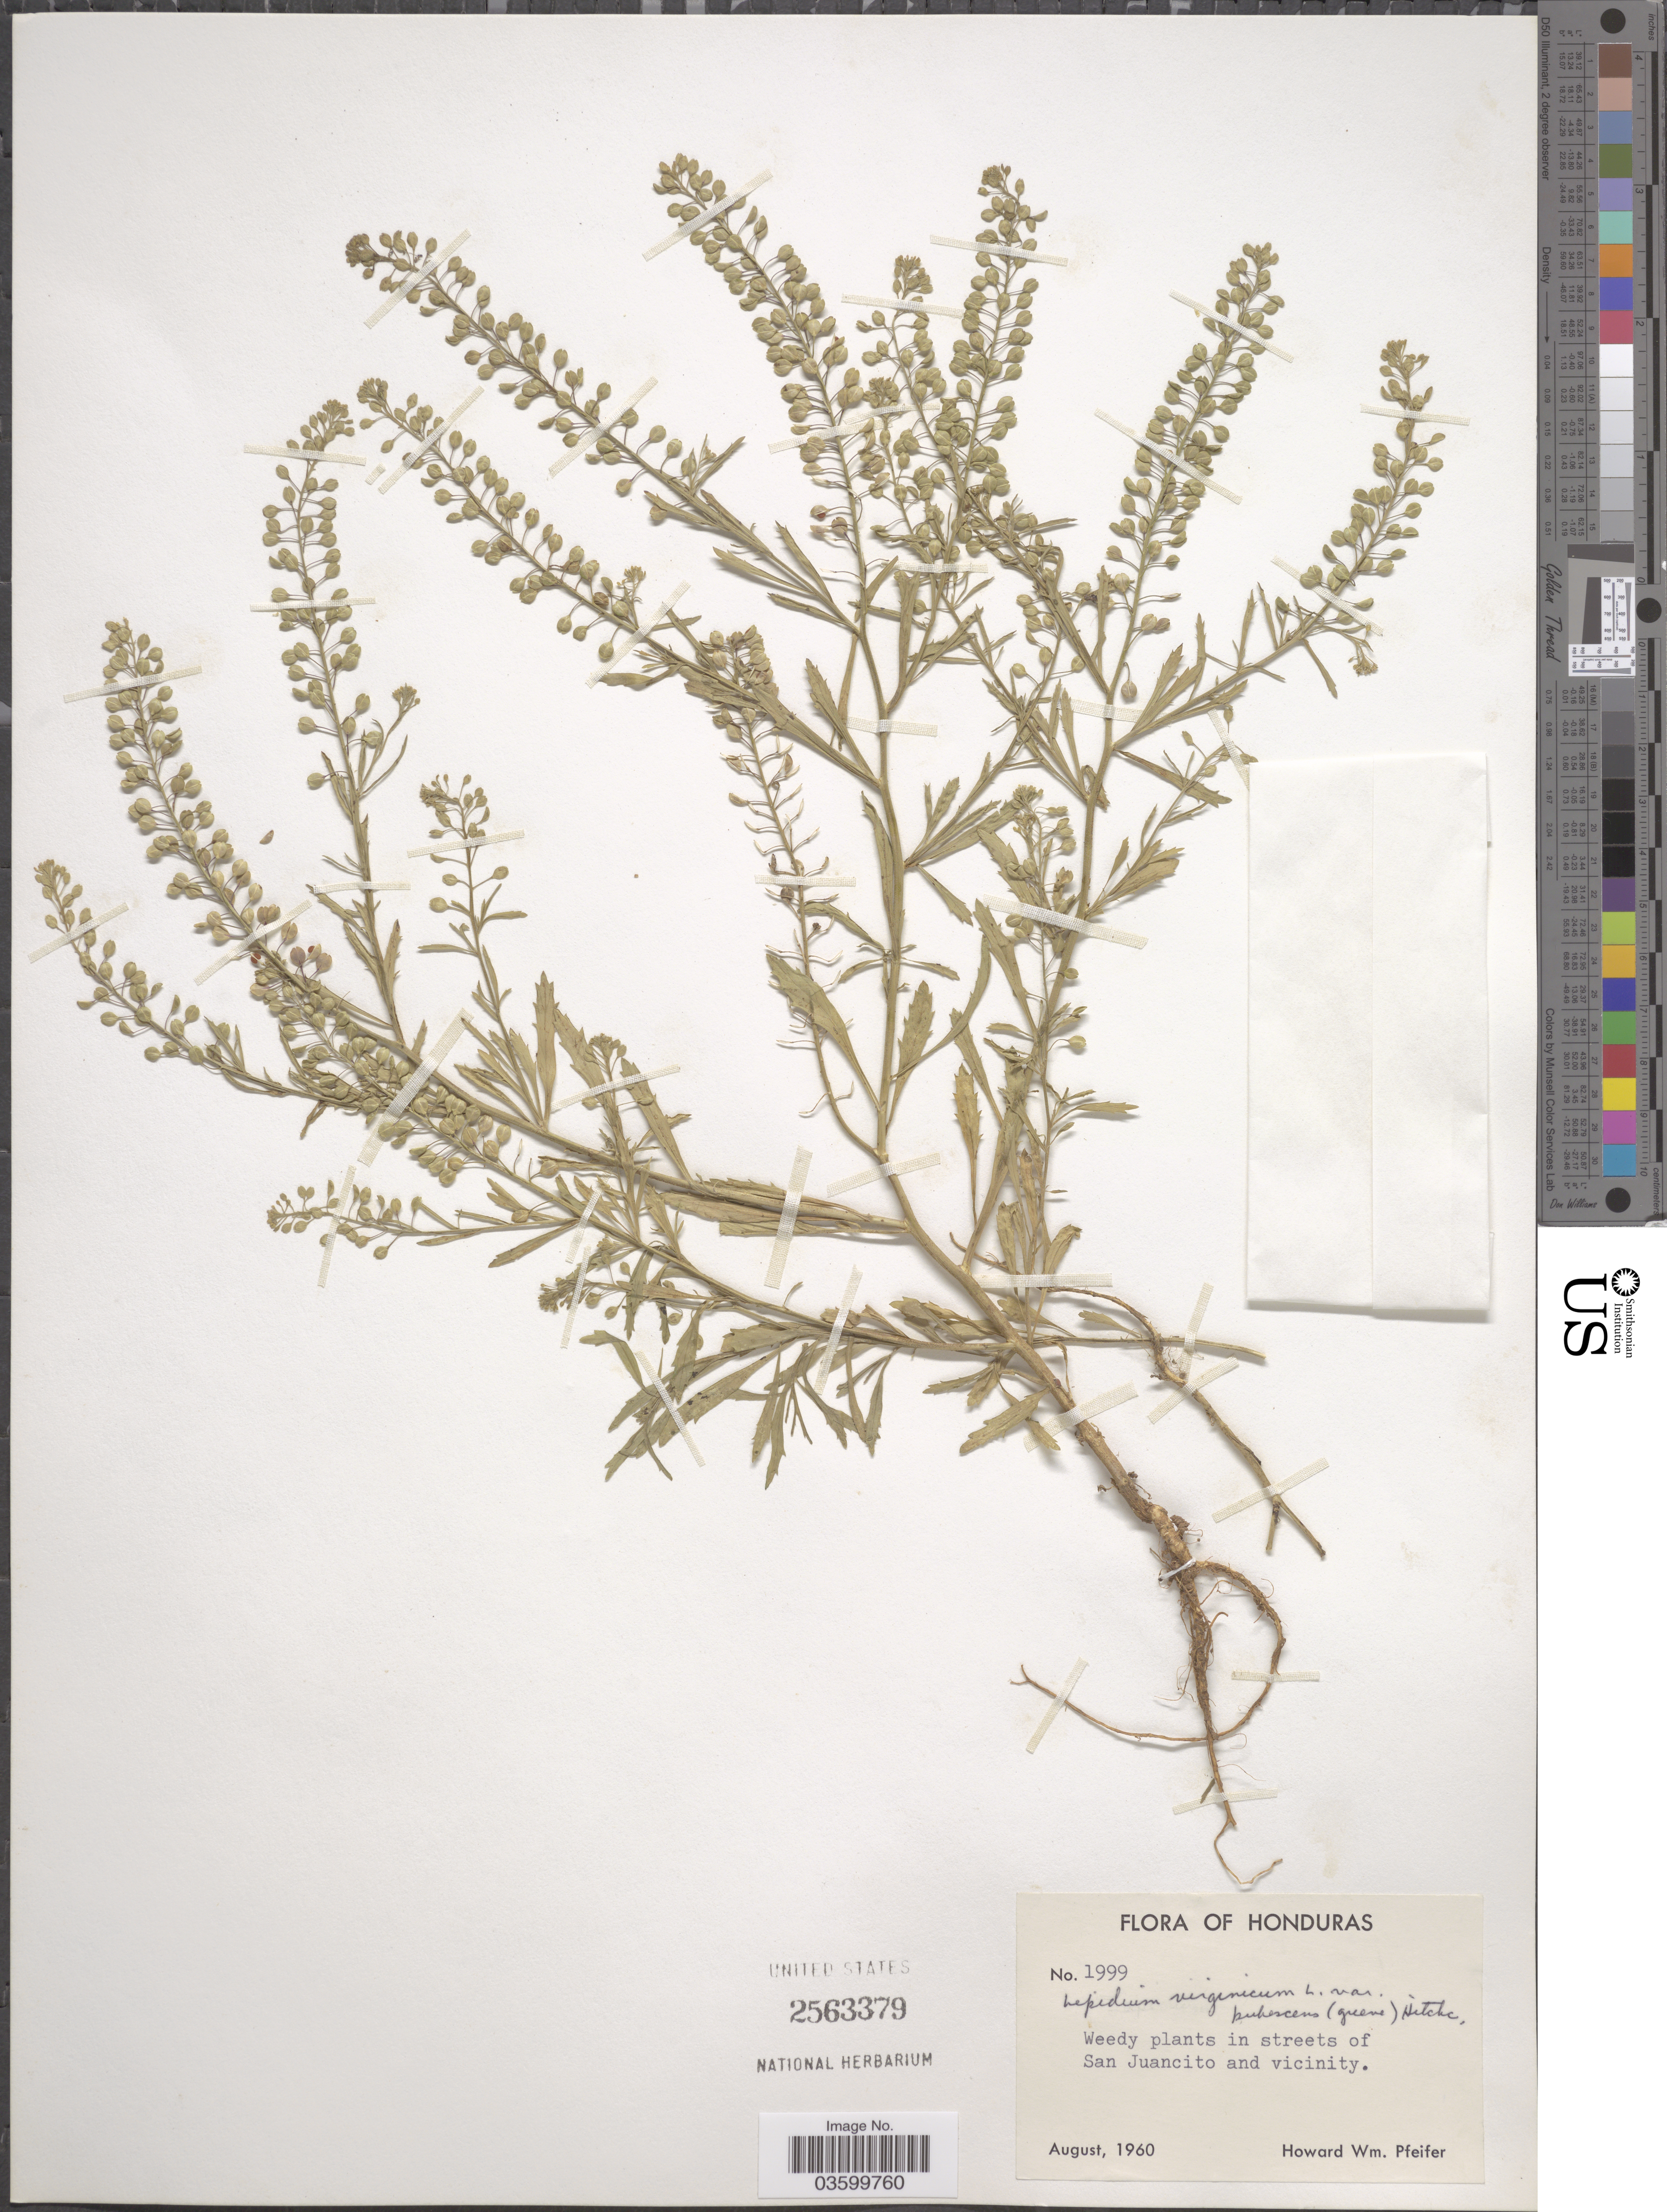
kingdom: Plantae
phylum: Tracheophyta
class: Magnoliopsida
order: Brassicales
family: Brassicaceae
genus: Lepidium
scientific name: Lepidium virginicum var. pubescens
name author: (Greene) C.L. Hitchc.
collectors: H. W. Pfeifer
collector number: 1999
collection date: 1960-08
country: Honduras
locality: Streets of San Juancito and vicinity.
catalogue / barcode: US 2563379